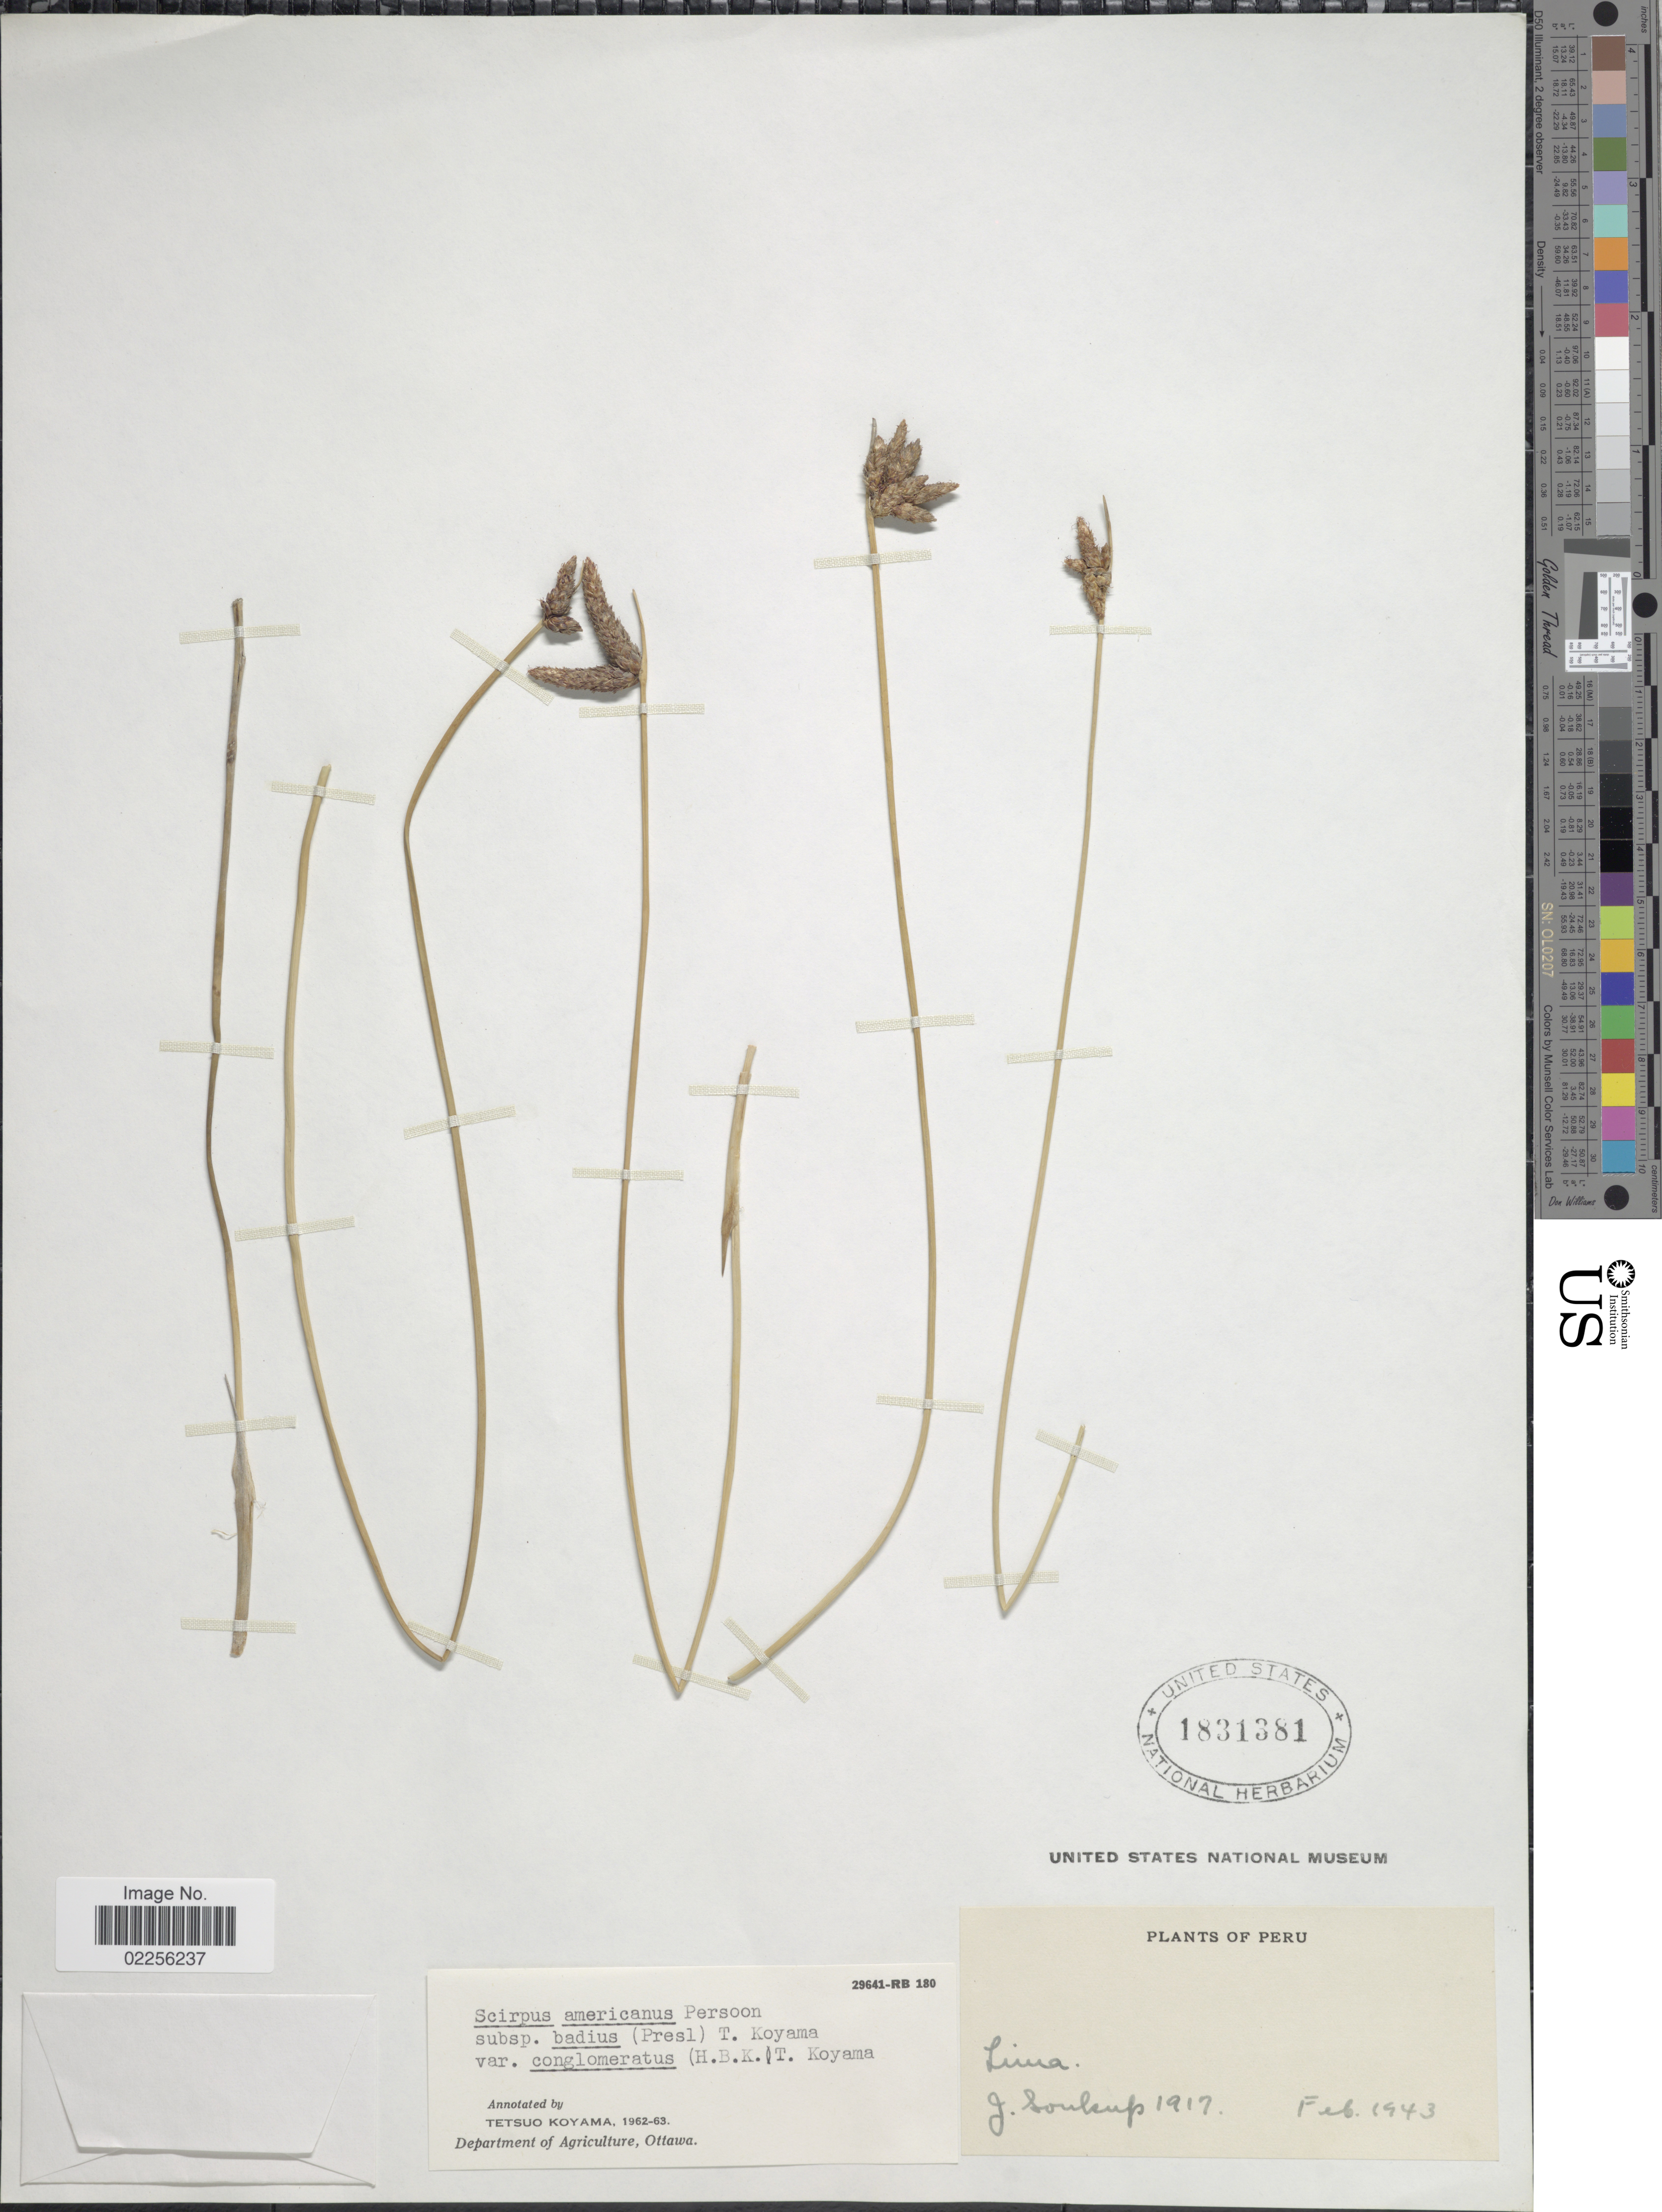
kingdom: Plantae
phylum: Tracheophyta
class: Liliopsida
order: Poales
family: Cyperaceae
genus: Schoenoplectus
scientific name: Schoenoplectus pungens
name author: (Vahl) Palla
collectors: J. Soukup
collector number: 1917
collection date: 1943-02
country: Peru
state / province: Lima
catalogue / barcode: US 1831381